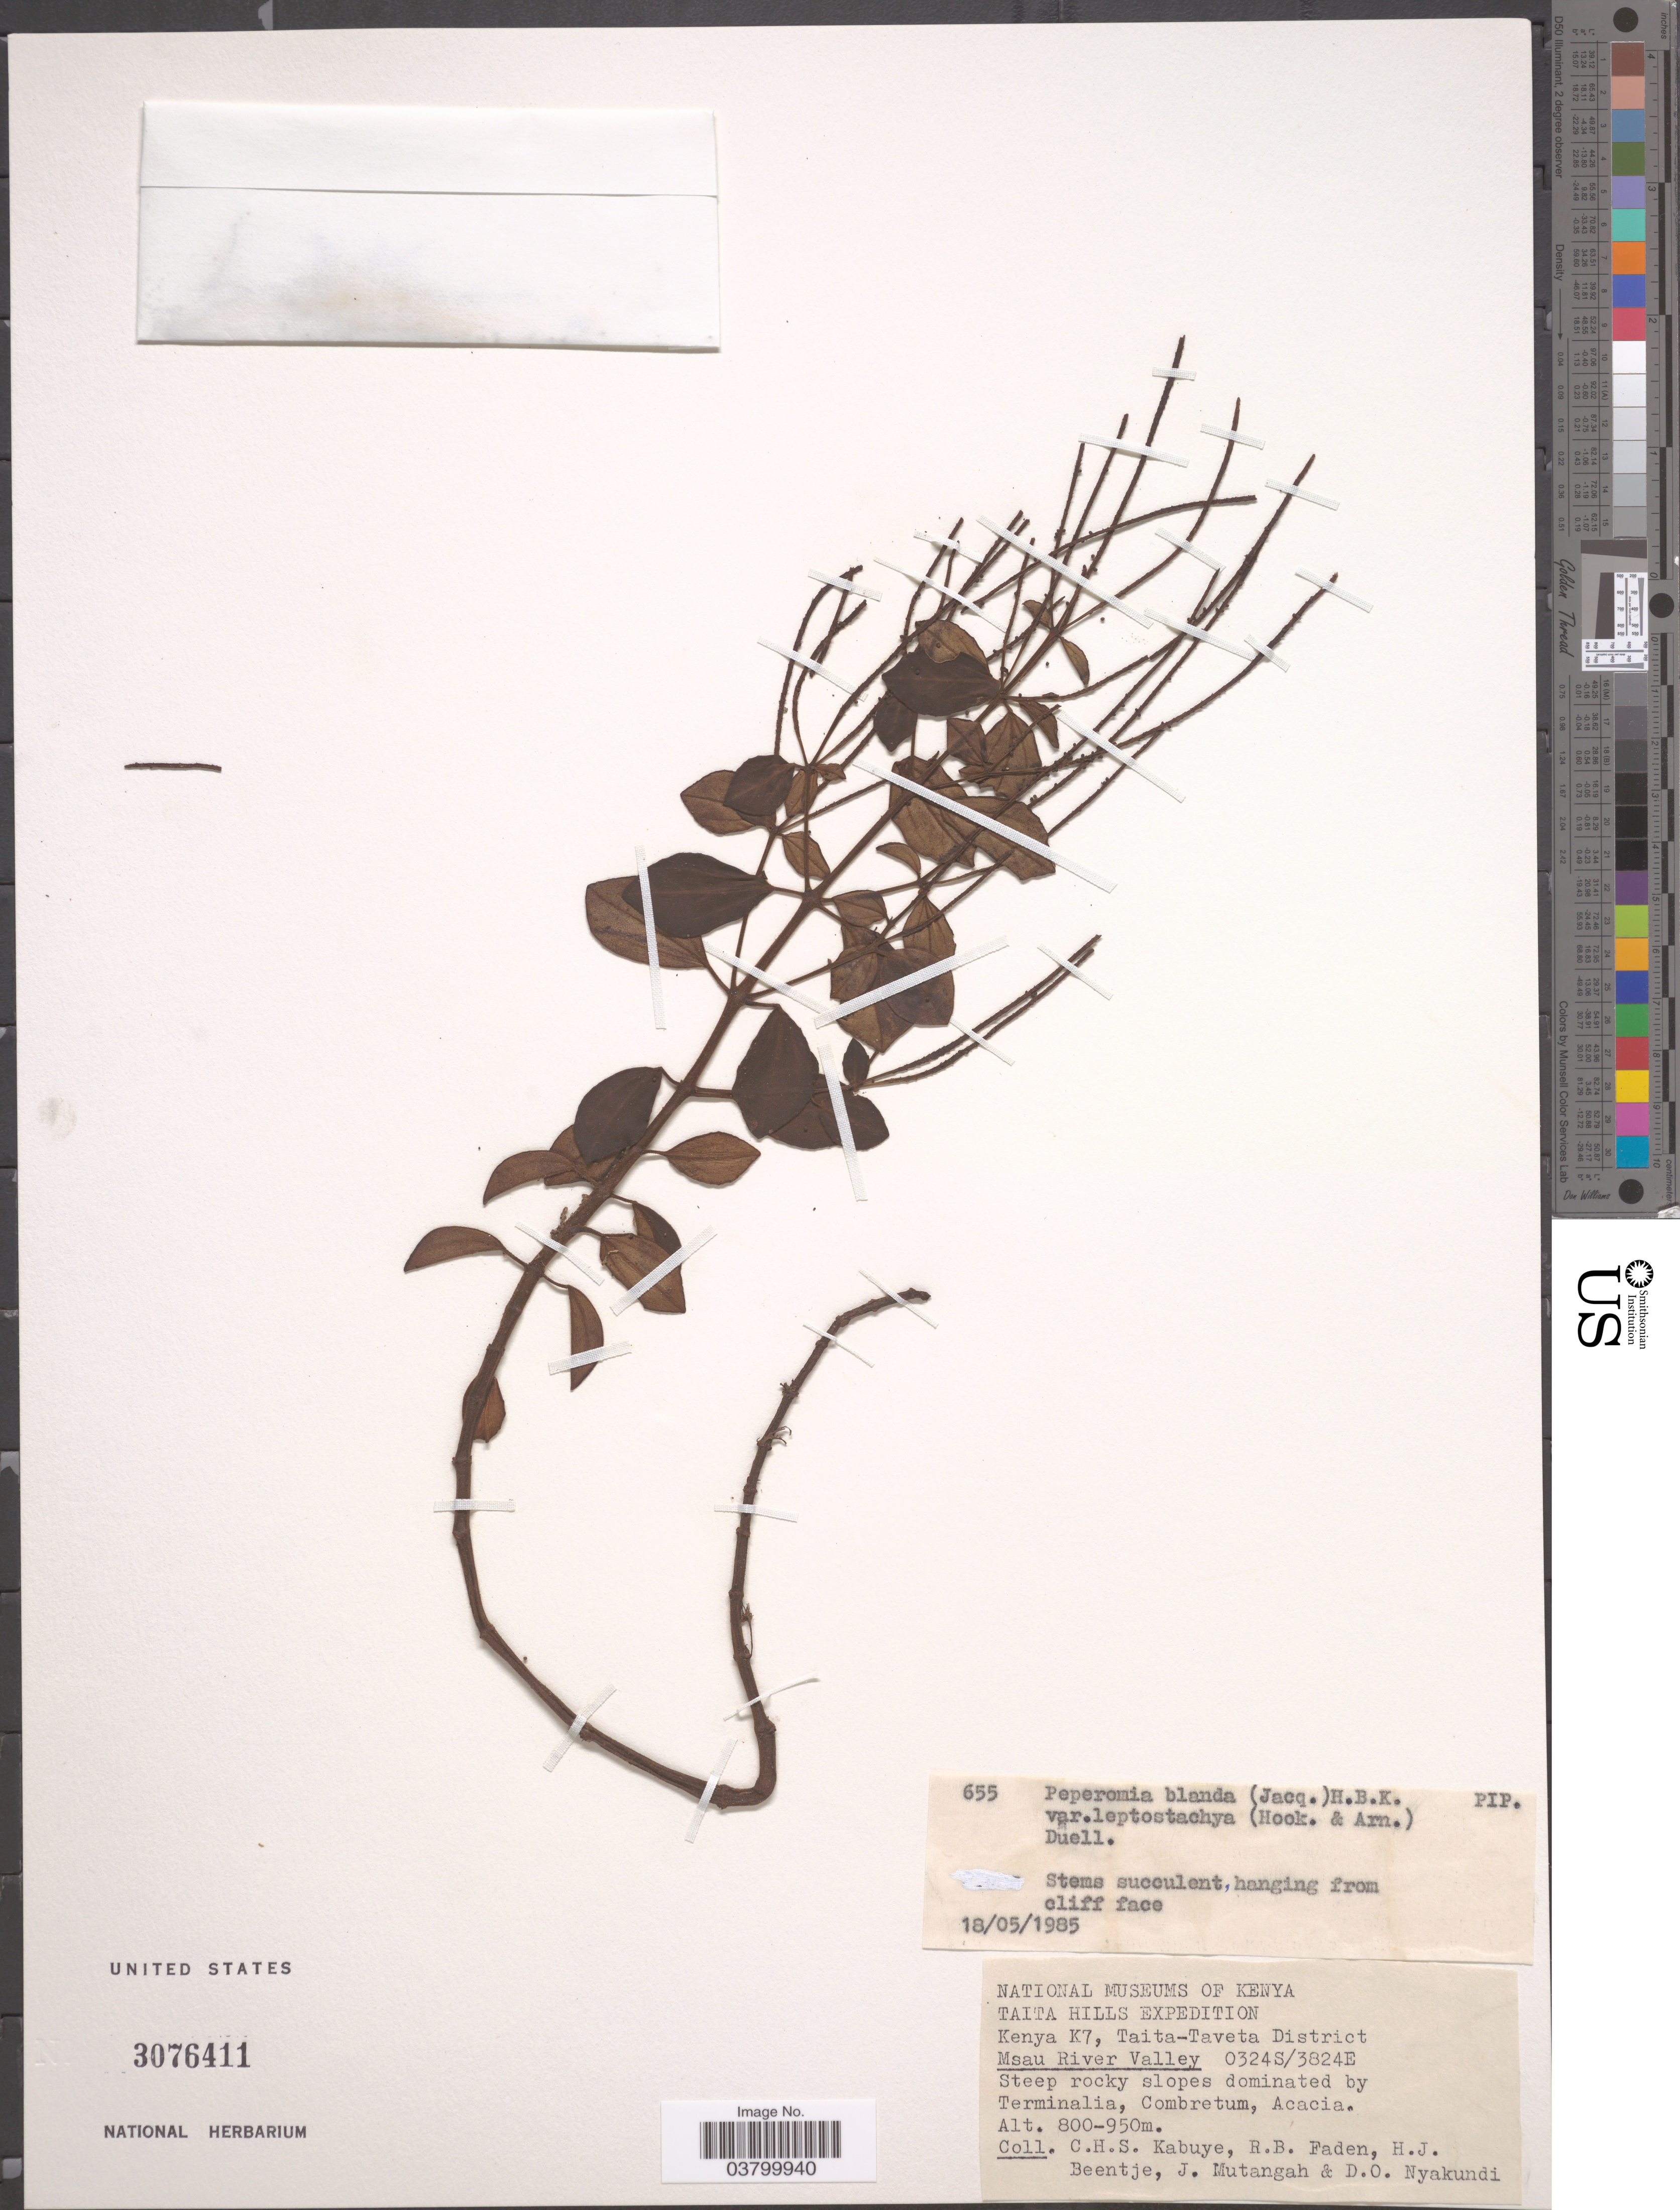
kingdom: Plantae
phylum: Tracheophyta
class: Magnoliopsida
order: Piperales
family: Piperaceae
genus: Peperomia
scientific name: Peperomia blanda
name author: (Jacq.) Kunth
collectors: C. Kabuye, R. B. Faden, H. J. Beentje, J. Mutangah & D. Nyakundi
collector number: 655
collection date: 1985-05-18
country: Kenya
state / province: Taita Taveta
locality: Taita Hills. k7, Taita-Taveta District. Msau River Valley.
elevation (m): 800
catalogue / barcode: US 3076411